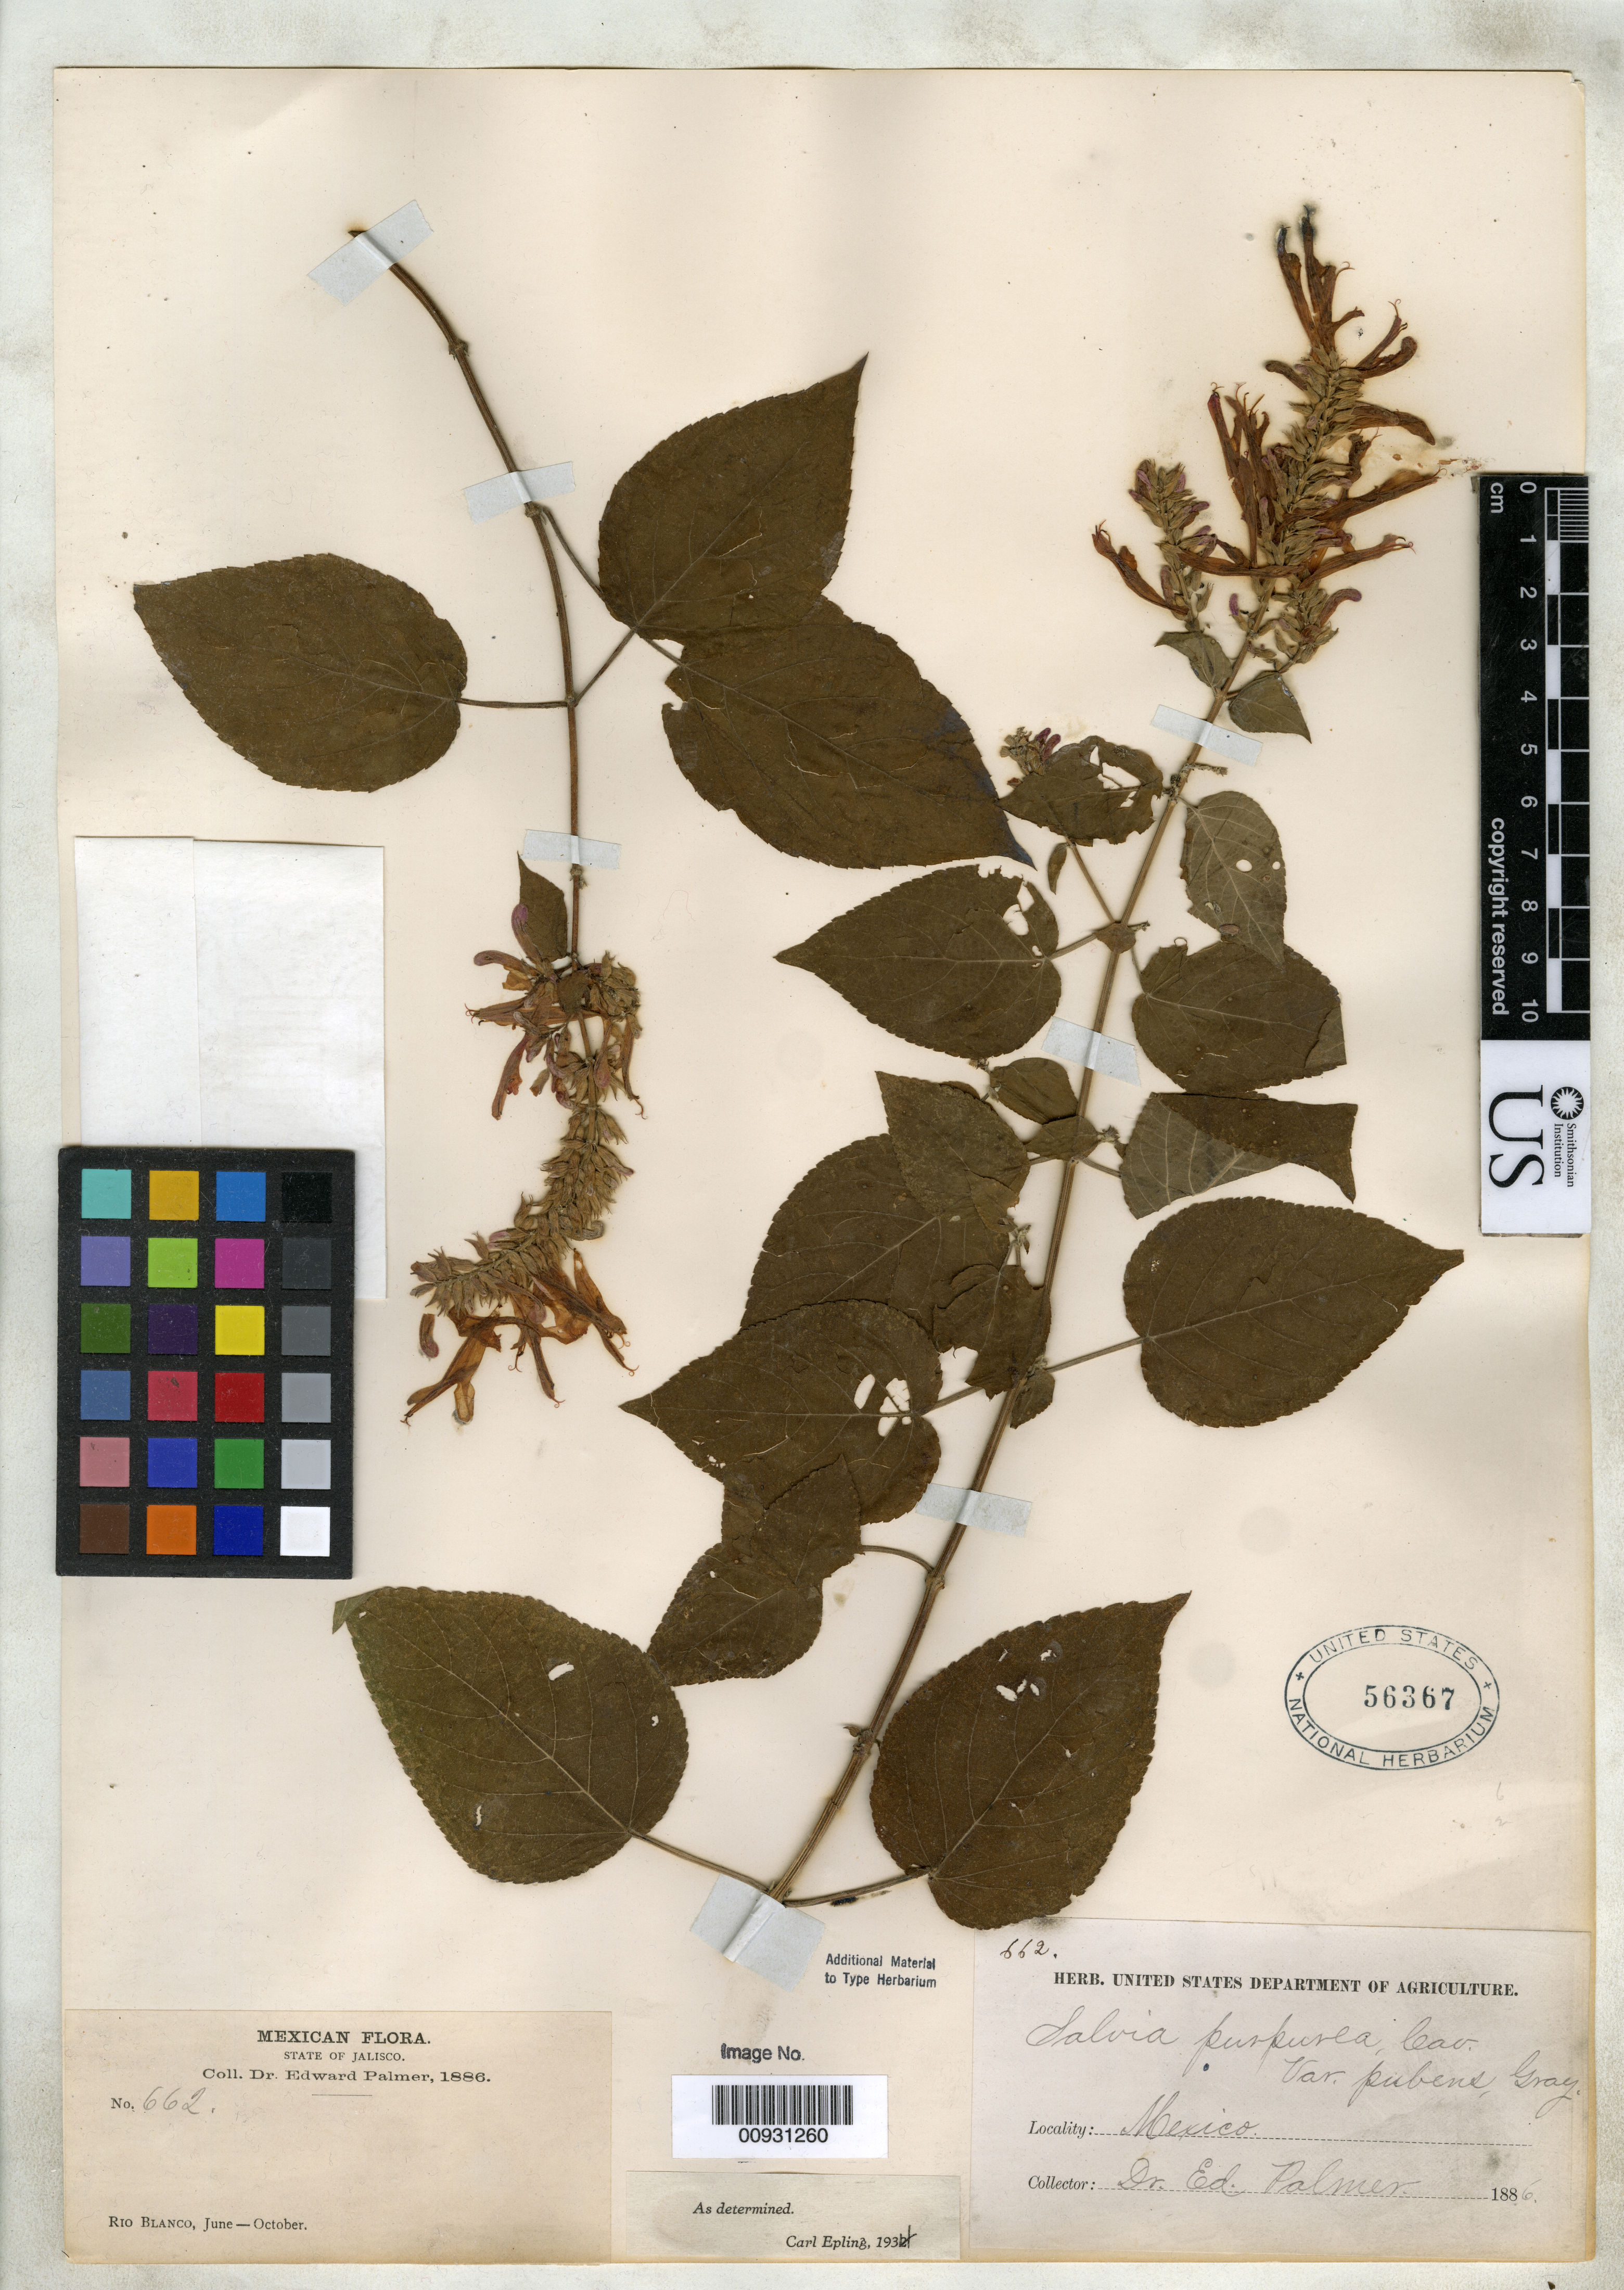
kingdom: Plantae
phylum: Tracheophyta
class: Magnoliopsida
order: Lamiales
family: Lamiaceae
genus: Salvia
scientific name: Salvia purpurea var. pubens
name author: A. Gray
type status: Isotype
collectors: E. Palmer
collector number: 662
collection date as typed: Jun 1886 to -- Oct 1886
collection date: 1886-06/1886-10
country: Mexico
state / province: Jalisco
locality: Río Blanco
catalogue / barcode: US 56367